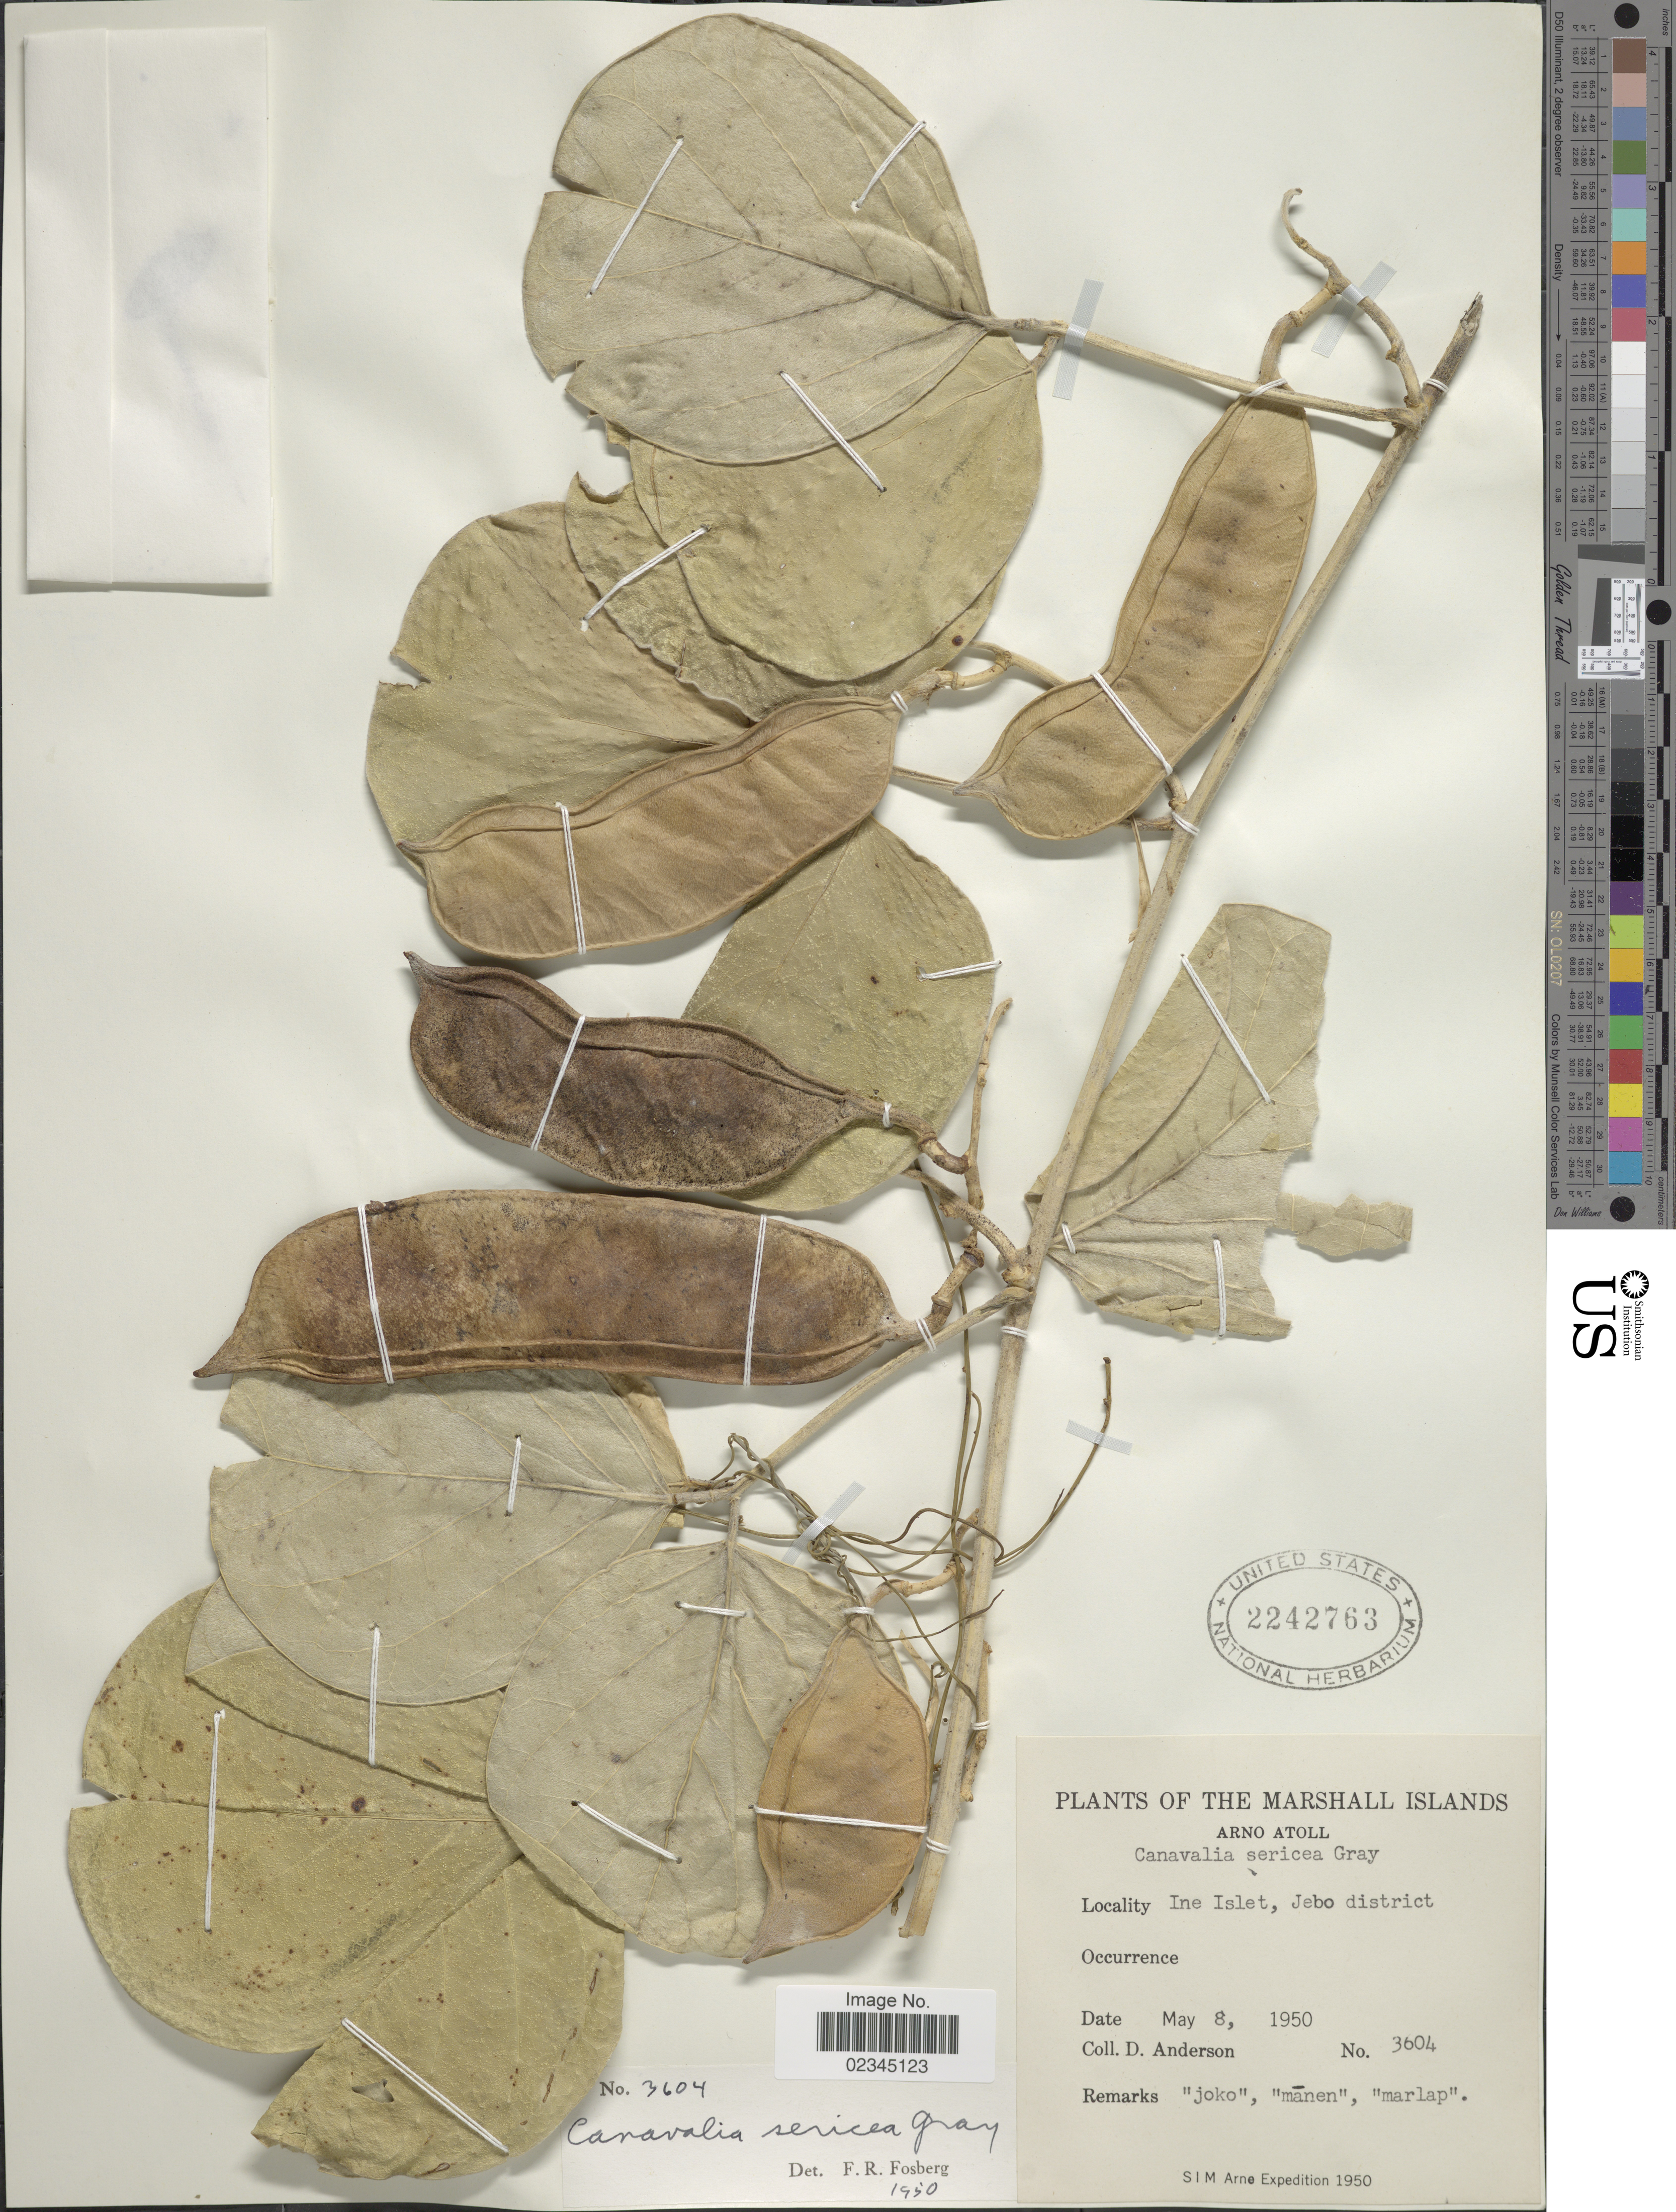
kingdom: Plantae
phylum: Tracheophyta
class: Magnoliopsida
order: Fabales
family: Fabaceae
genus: Canavalia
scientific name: Canavalia sericea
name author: A. Gray in Wilkes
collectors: D. Anderson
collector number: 3604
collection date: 1950-05-08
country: Marshall Islands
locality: The Marshall Islands. Ine Islet, Jebo district.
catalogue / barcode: US 2242763